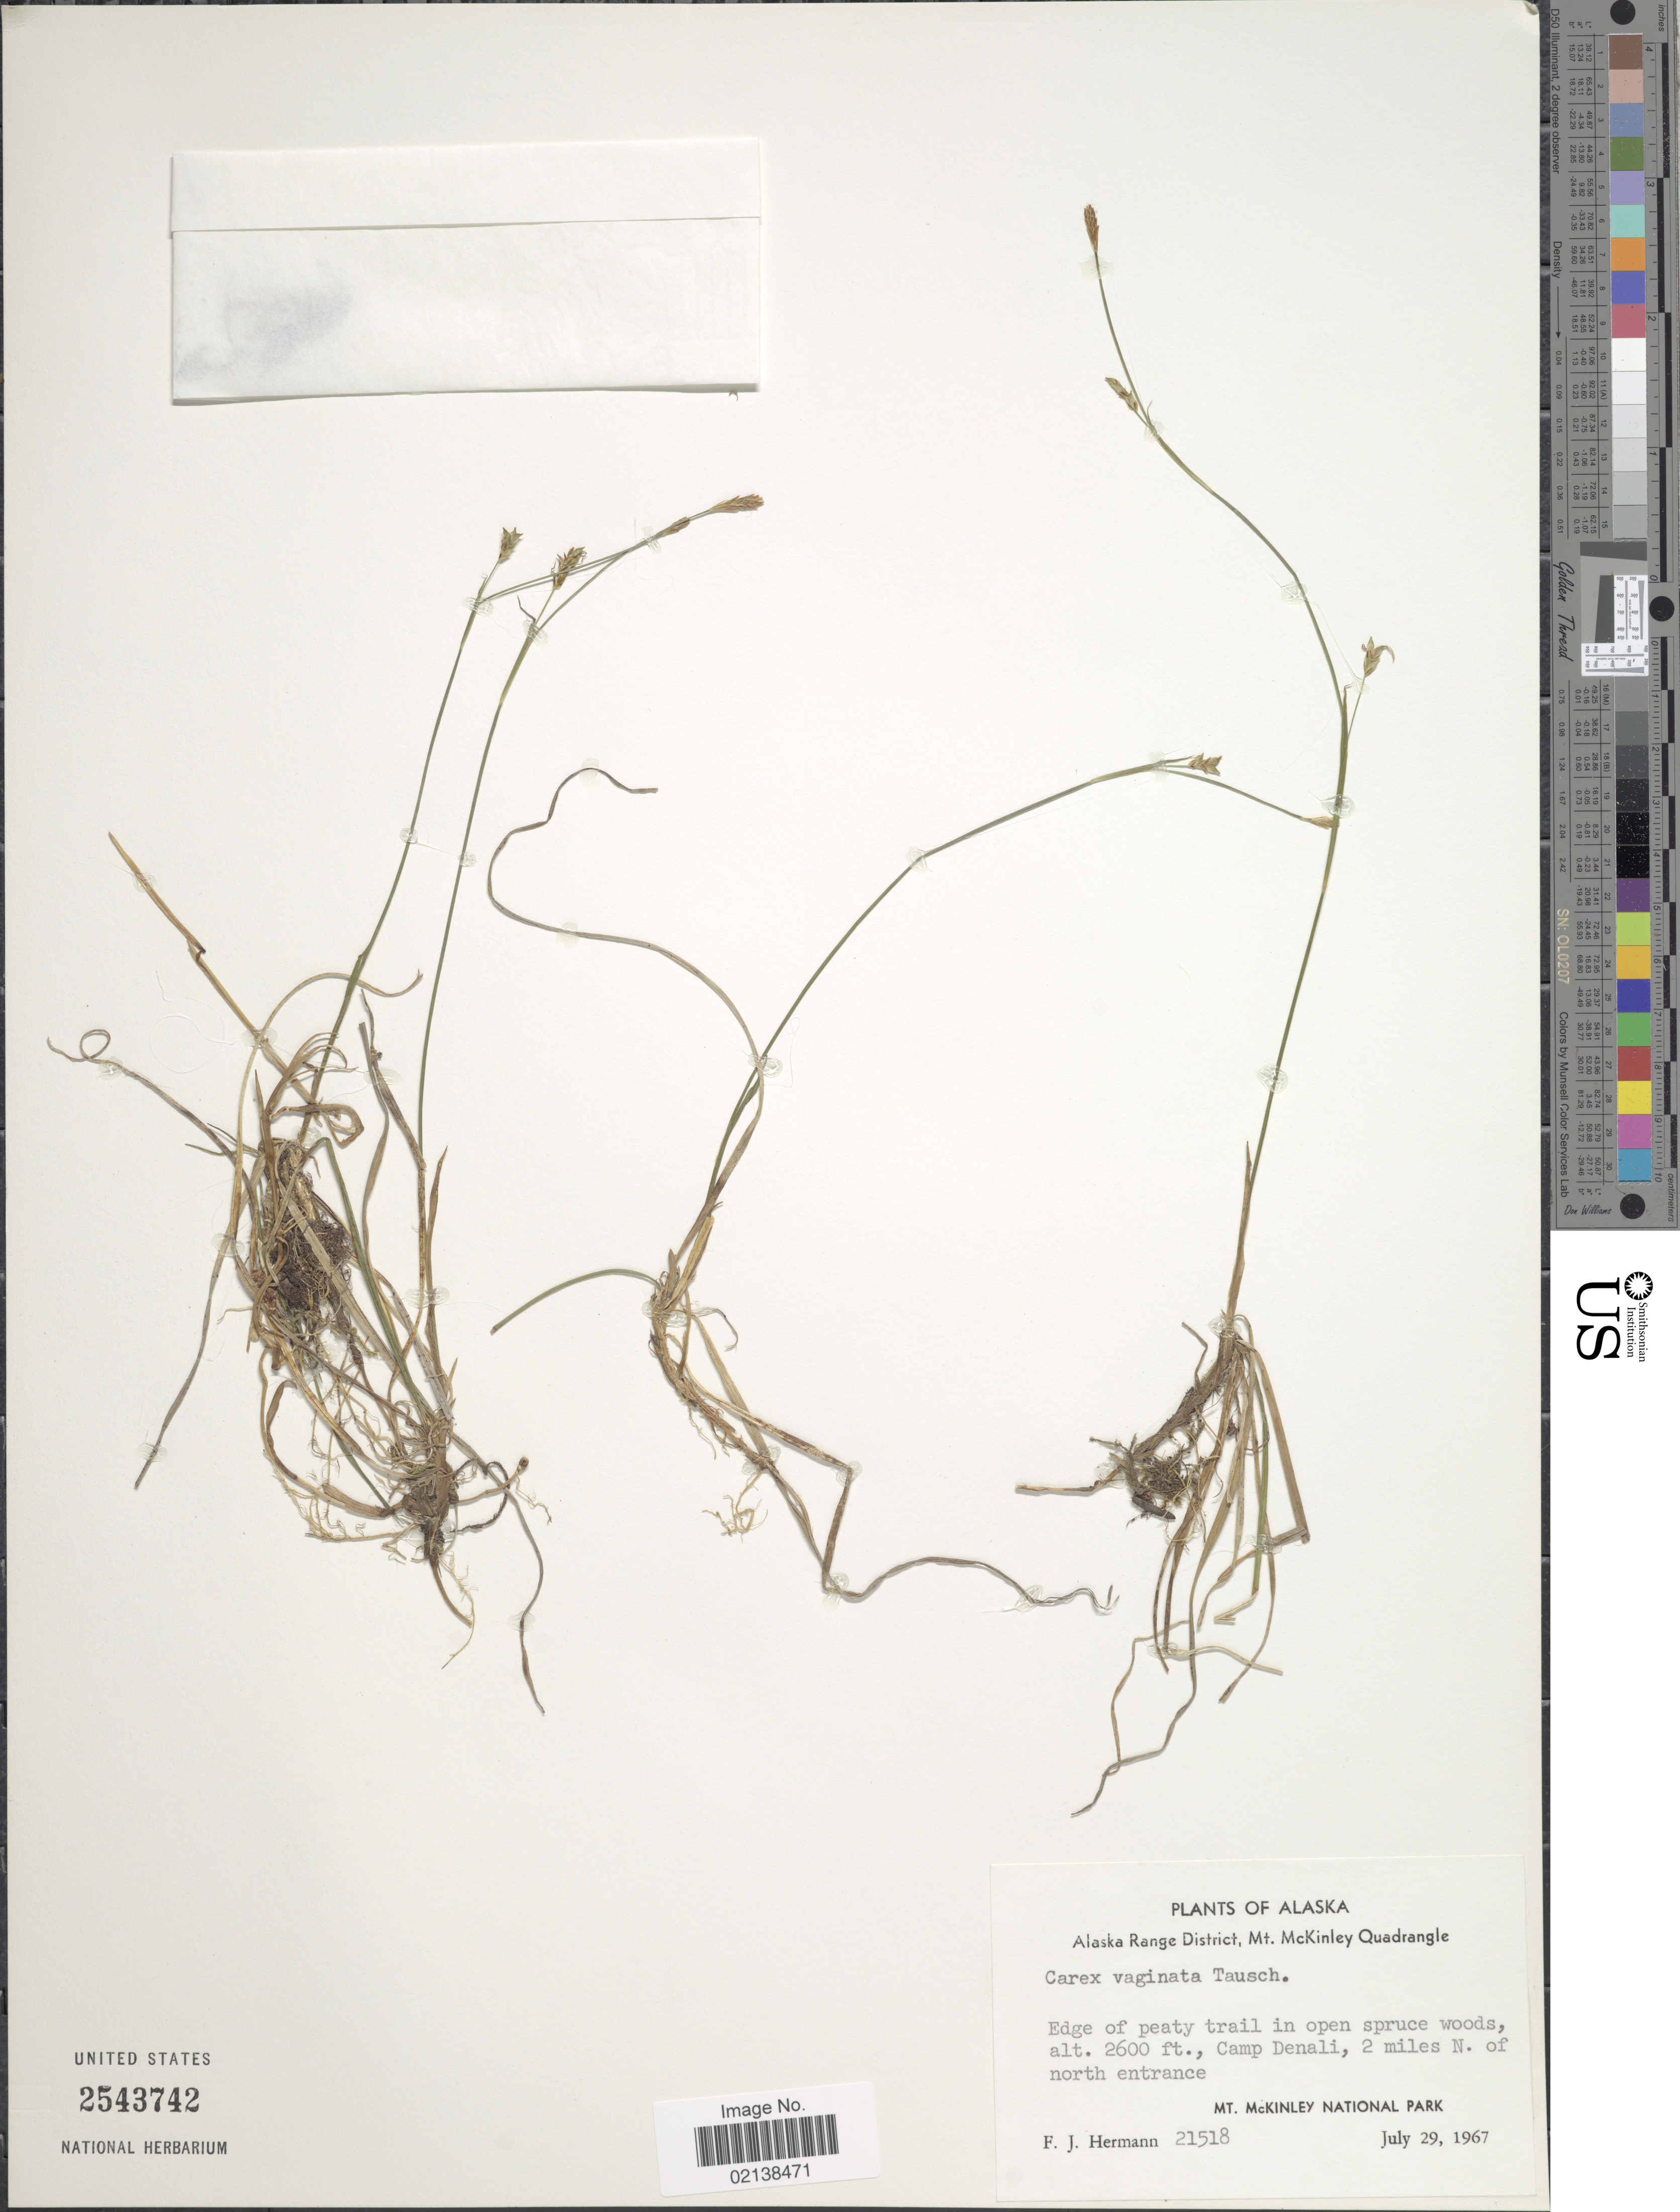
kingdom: Plantae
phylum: Tracheophyta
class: Liliopsida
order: Poales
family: Cyperaceae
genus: Carex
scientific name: Carex vaginata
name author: Tausch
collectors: F. J. Hermann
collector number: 21518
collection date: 1967-07-29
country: United States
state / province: Alaska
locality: Alaska Range District, Mt. McKinley Quadrangle, edge of peaty trail in open spruce woods, Camp Denali, 2 miles N, of North entrance, Mt. McKinley National Park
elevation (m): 792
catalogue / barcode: US 2543742